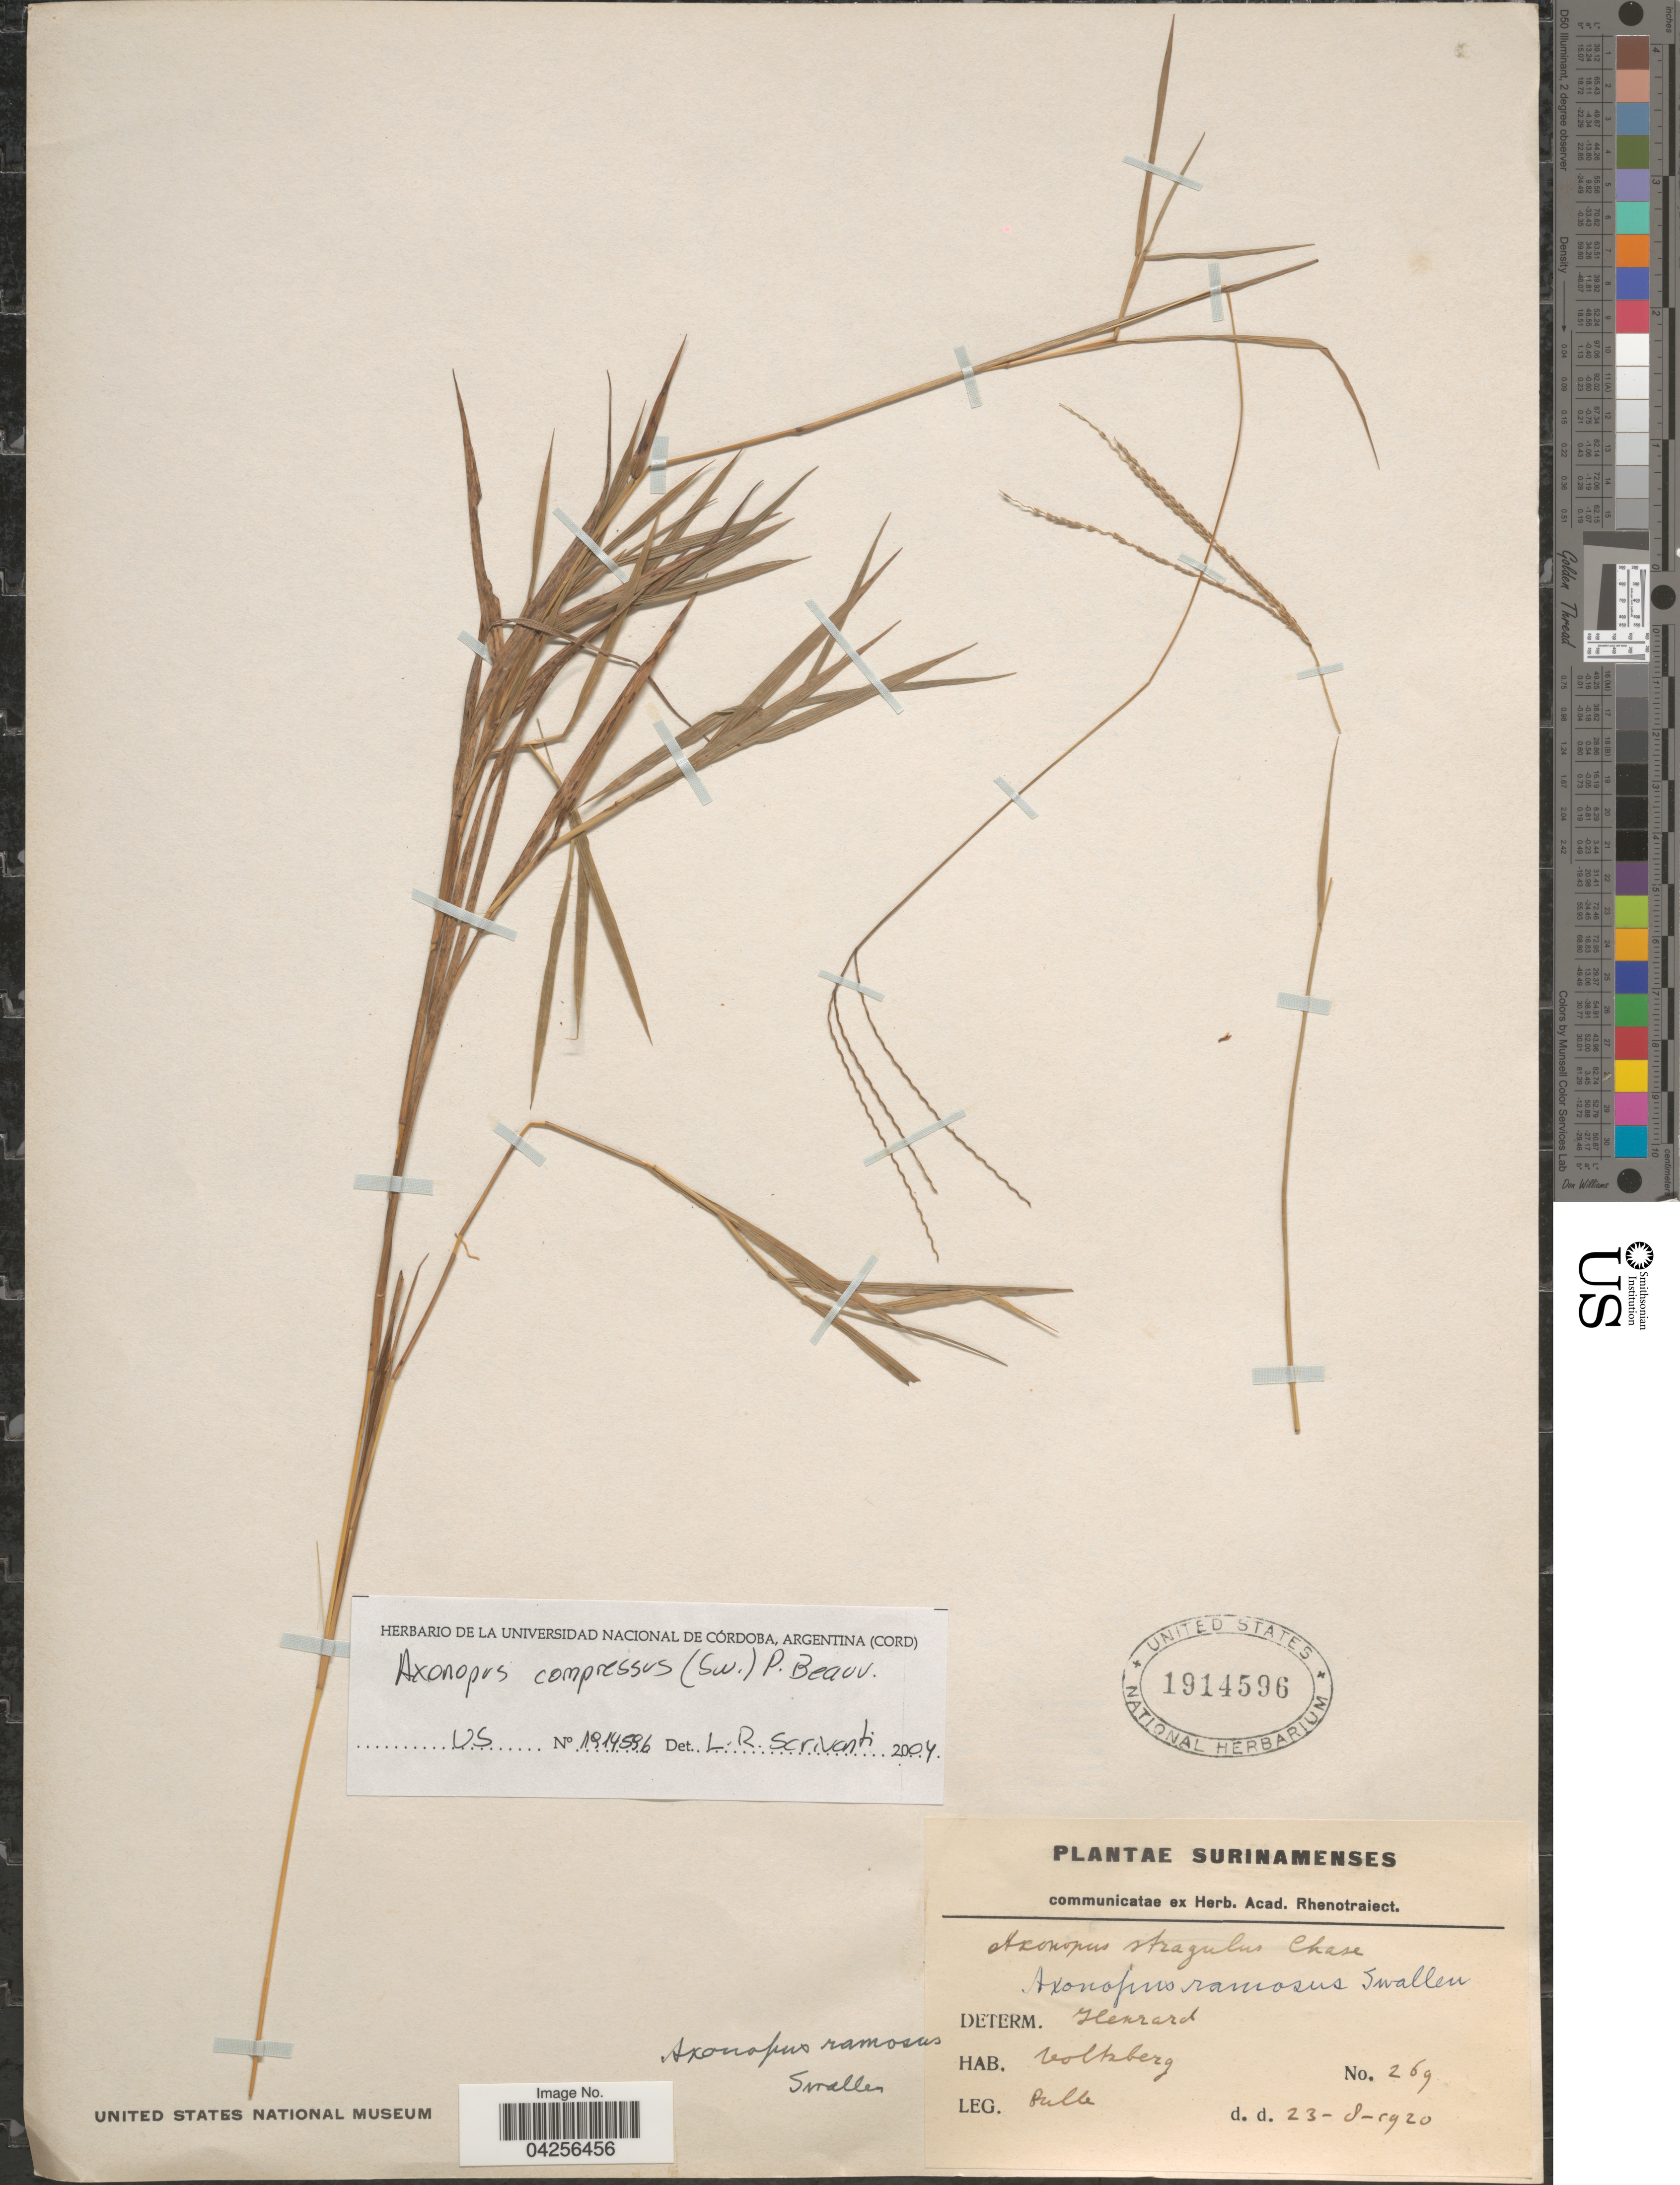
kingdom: Plantae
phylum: Tracheophyta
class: Liliopsida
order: Poales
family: Poaceae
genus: Axonopus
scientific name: Axonopus compressus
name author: (Sw.) P. Beauv.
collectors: A. A. Pulle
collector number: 269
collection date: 1920-08-23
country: Suriname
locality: Surinamenses. Voltzberg.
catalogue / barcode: US 1914596